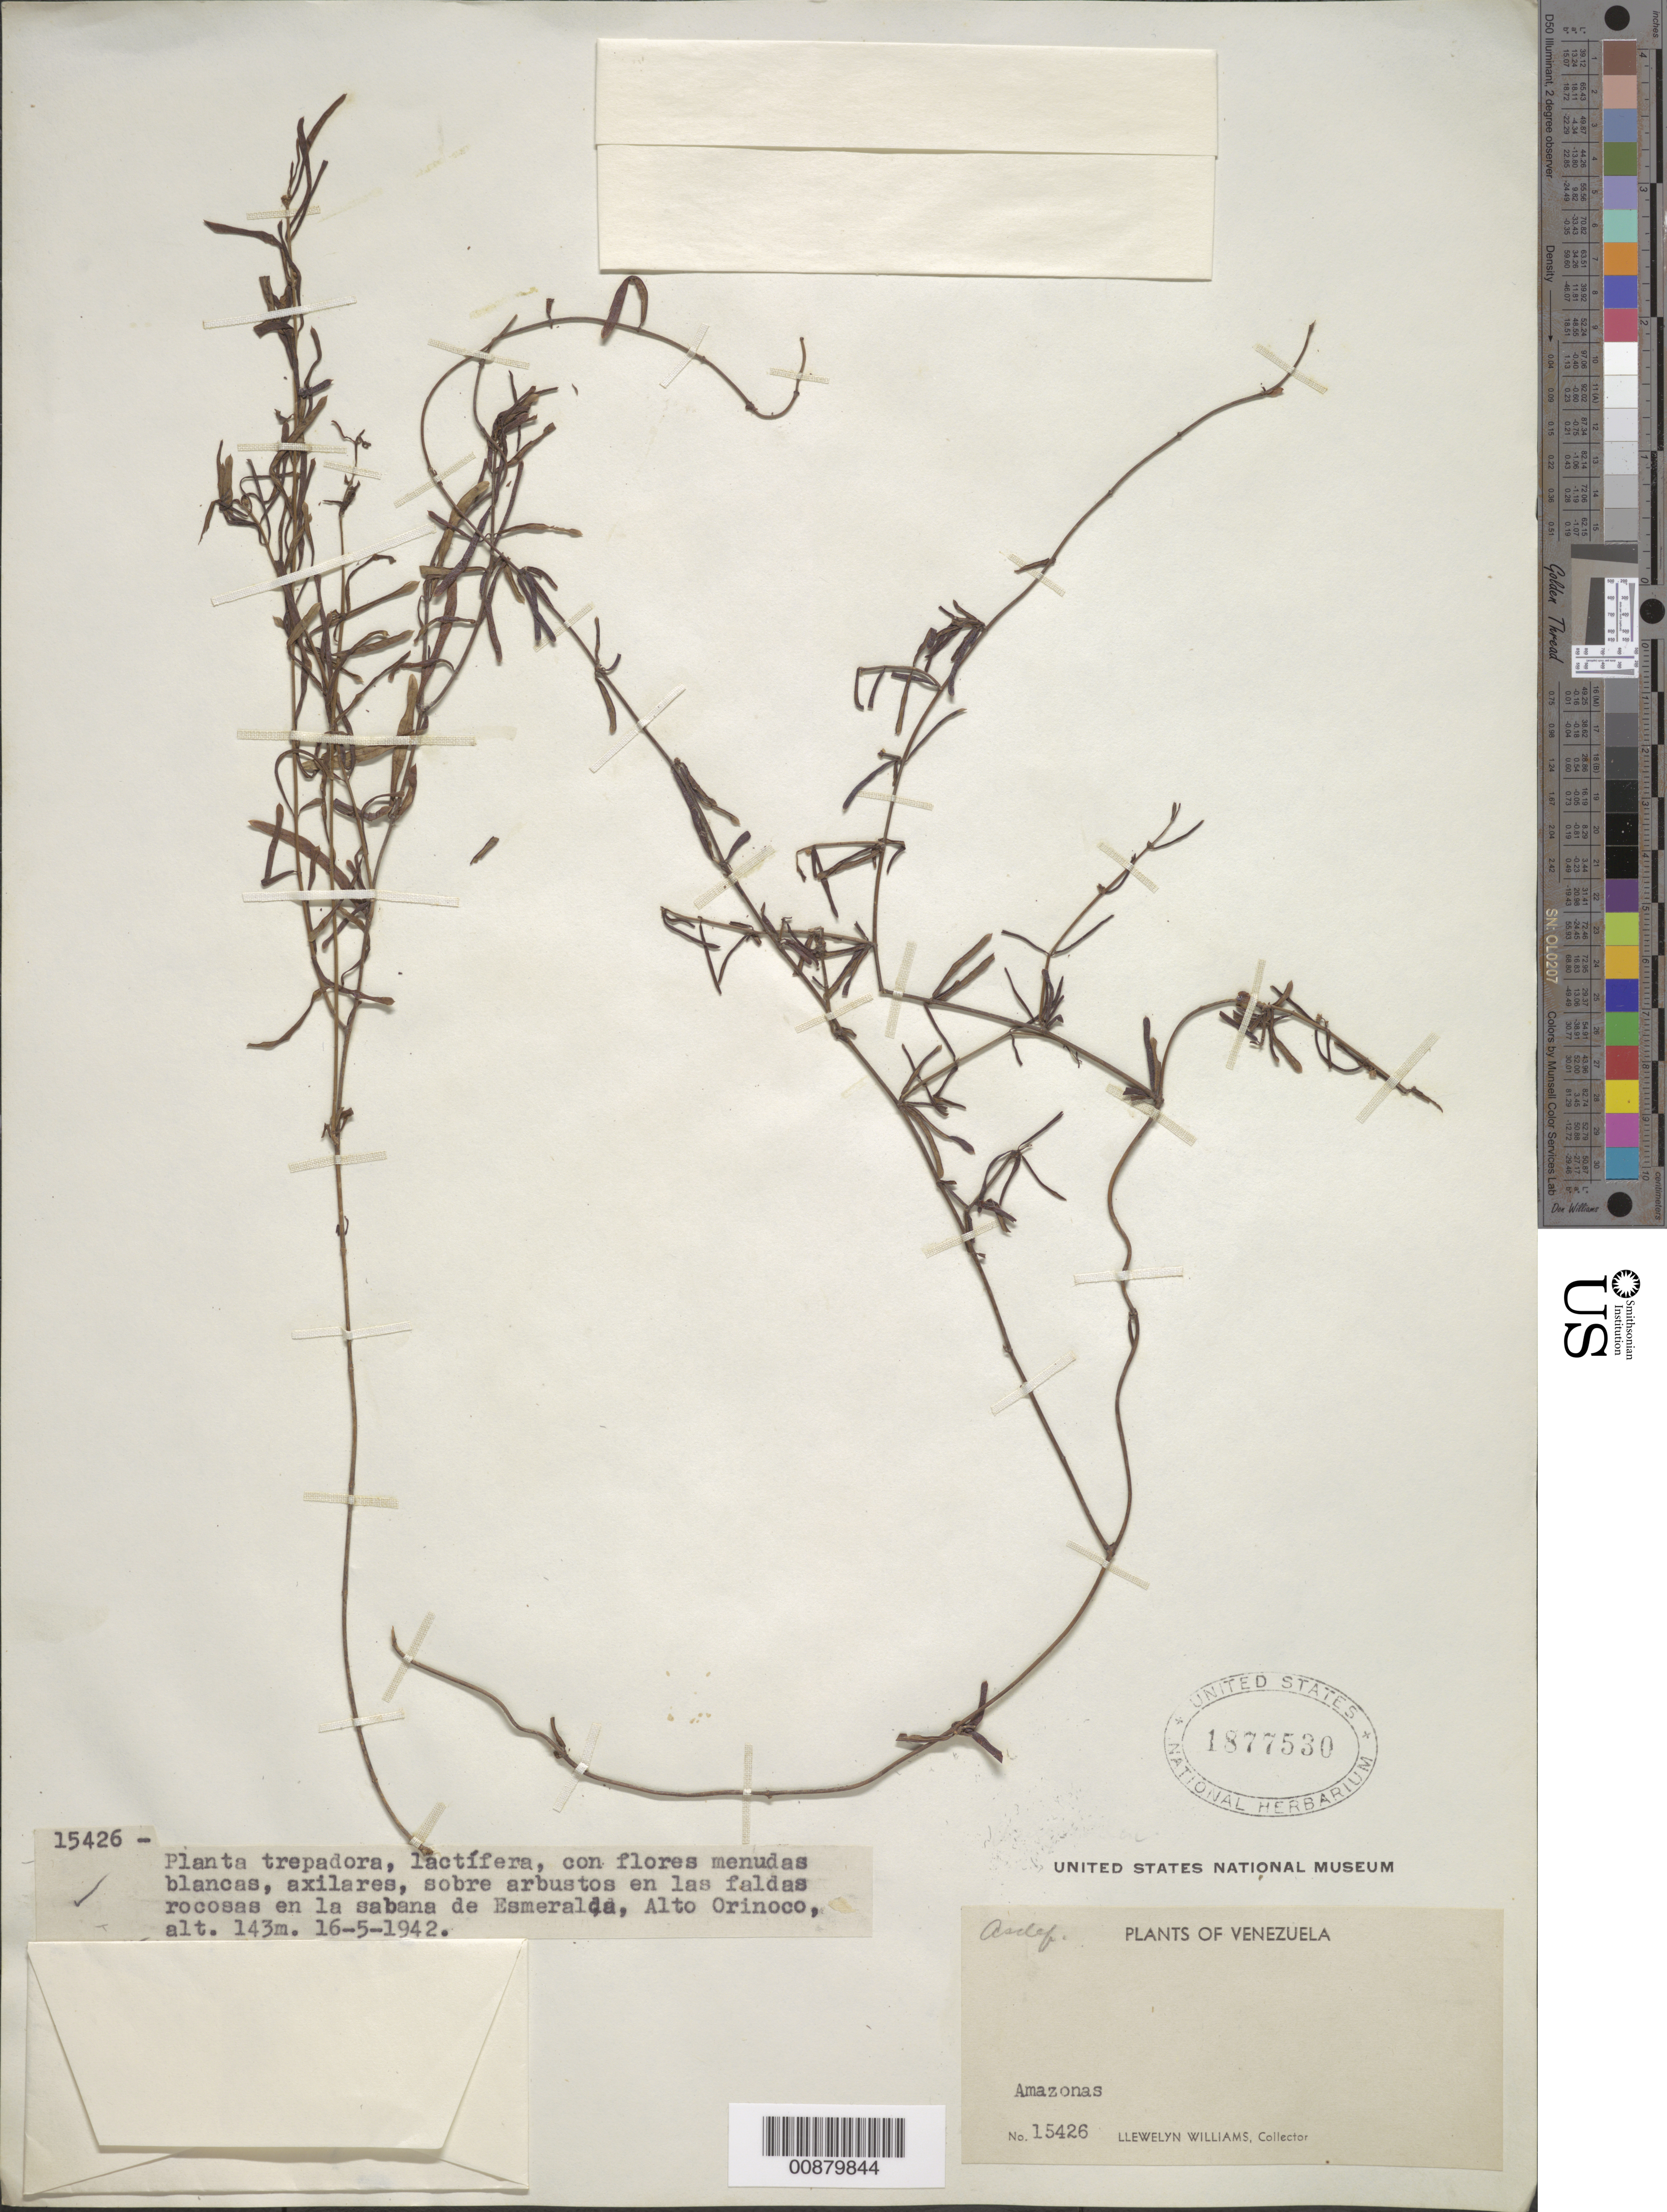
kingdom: Plantae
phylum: Tracheophyta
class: Magnoliopsida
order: Gentianales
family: Apocynaceae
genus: Matelea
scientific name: Matelea stenopetala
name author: Sandwith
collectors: Ll. Williams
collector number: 15426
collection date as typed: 16-May-42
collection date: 1942-05-16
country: Venezuela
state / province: Amazonas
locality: Esmeralda, Alto Orinoco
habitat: Sobre arbustos en las fladas rocosas en la sabana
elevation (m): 143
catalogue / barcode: US 1877530